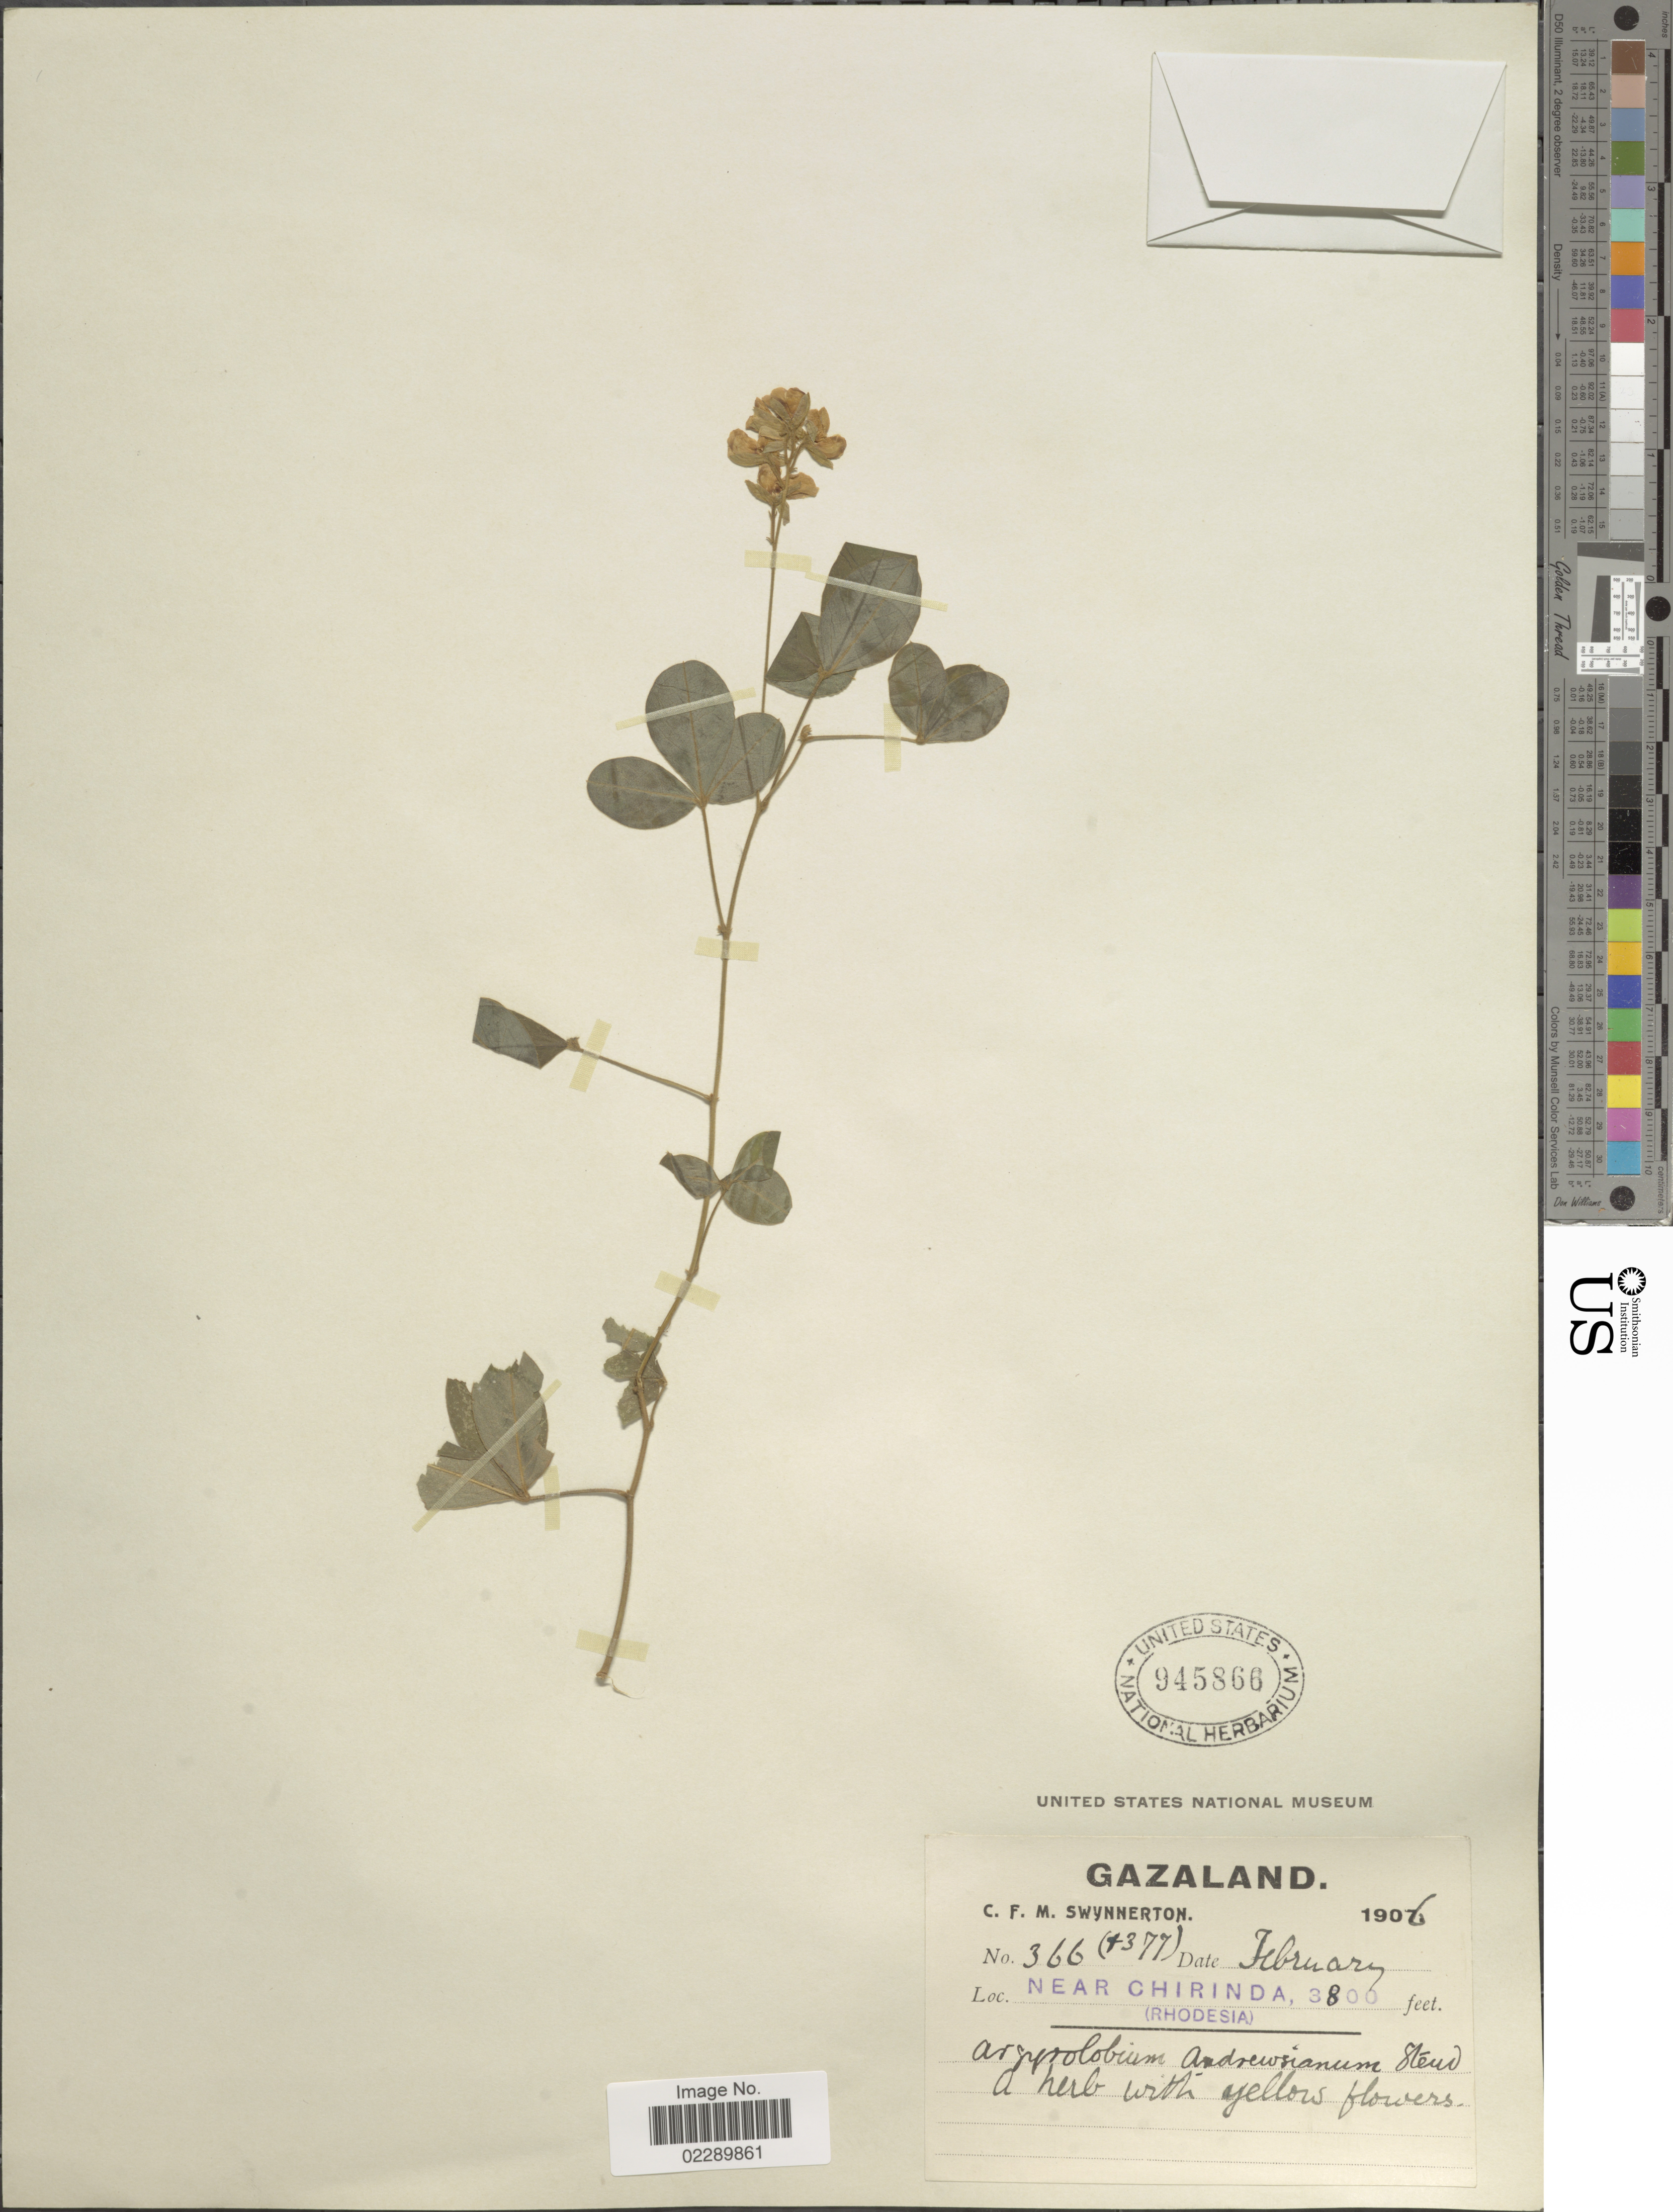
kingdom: Plantae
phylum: Tracheophyta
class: Magnoliopsida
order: Fabales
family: Fabaceae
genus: Argyrolobium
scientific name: Argyrolobium andrewsianum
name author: (E. Mey.) Steud.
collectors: C. Swynnerton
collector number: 366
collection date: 1906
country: Zimbabwe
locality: Gazaland. Near Chirinda (Rhodesia)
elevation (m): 1158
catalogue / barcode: US 945866